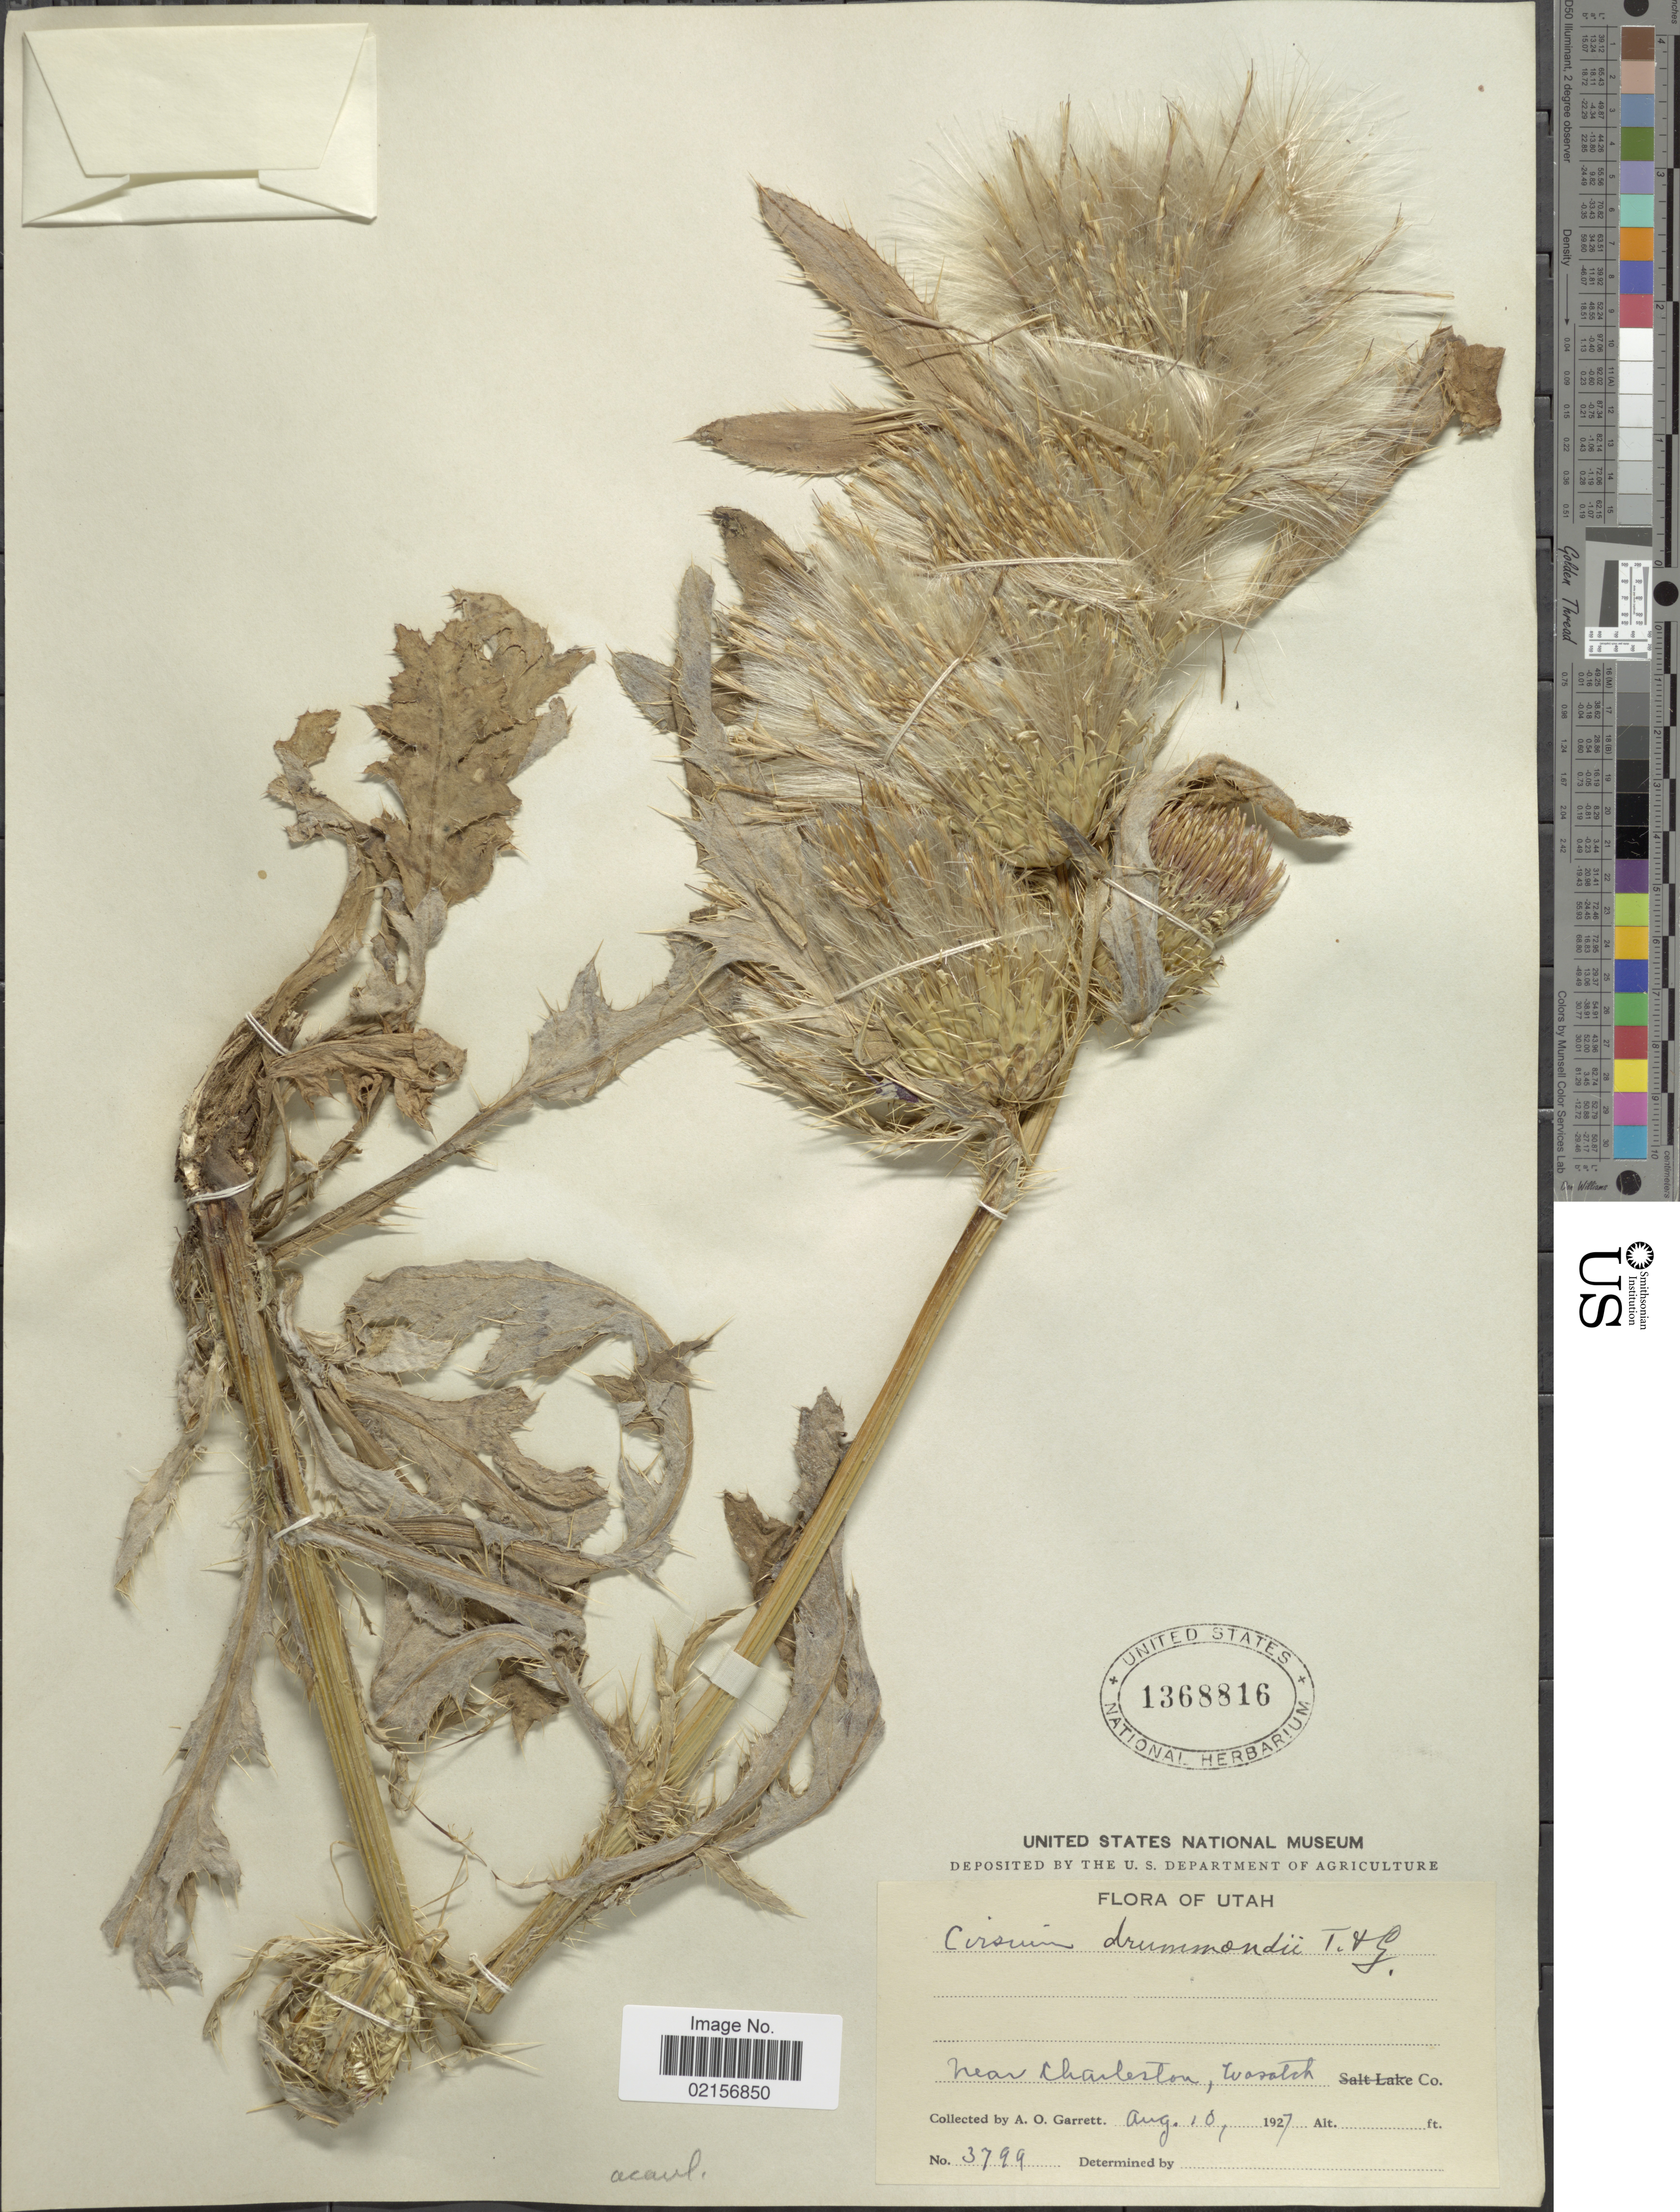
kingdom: Plantae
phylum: Tracheophyta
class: Magnoliopsida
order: Asterales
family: Asteraceae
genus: Cirsium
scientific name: Cirsium drummondii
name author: Torr. & A. Gray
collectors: A. O. Garrett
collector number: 3799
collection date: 1927-08-10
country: United States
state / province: Utah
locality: Near Charleston,Wasatch Co.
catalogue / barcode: US 1368816